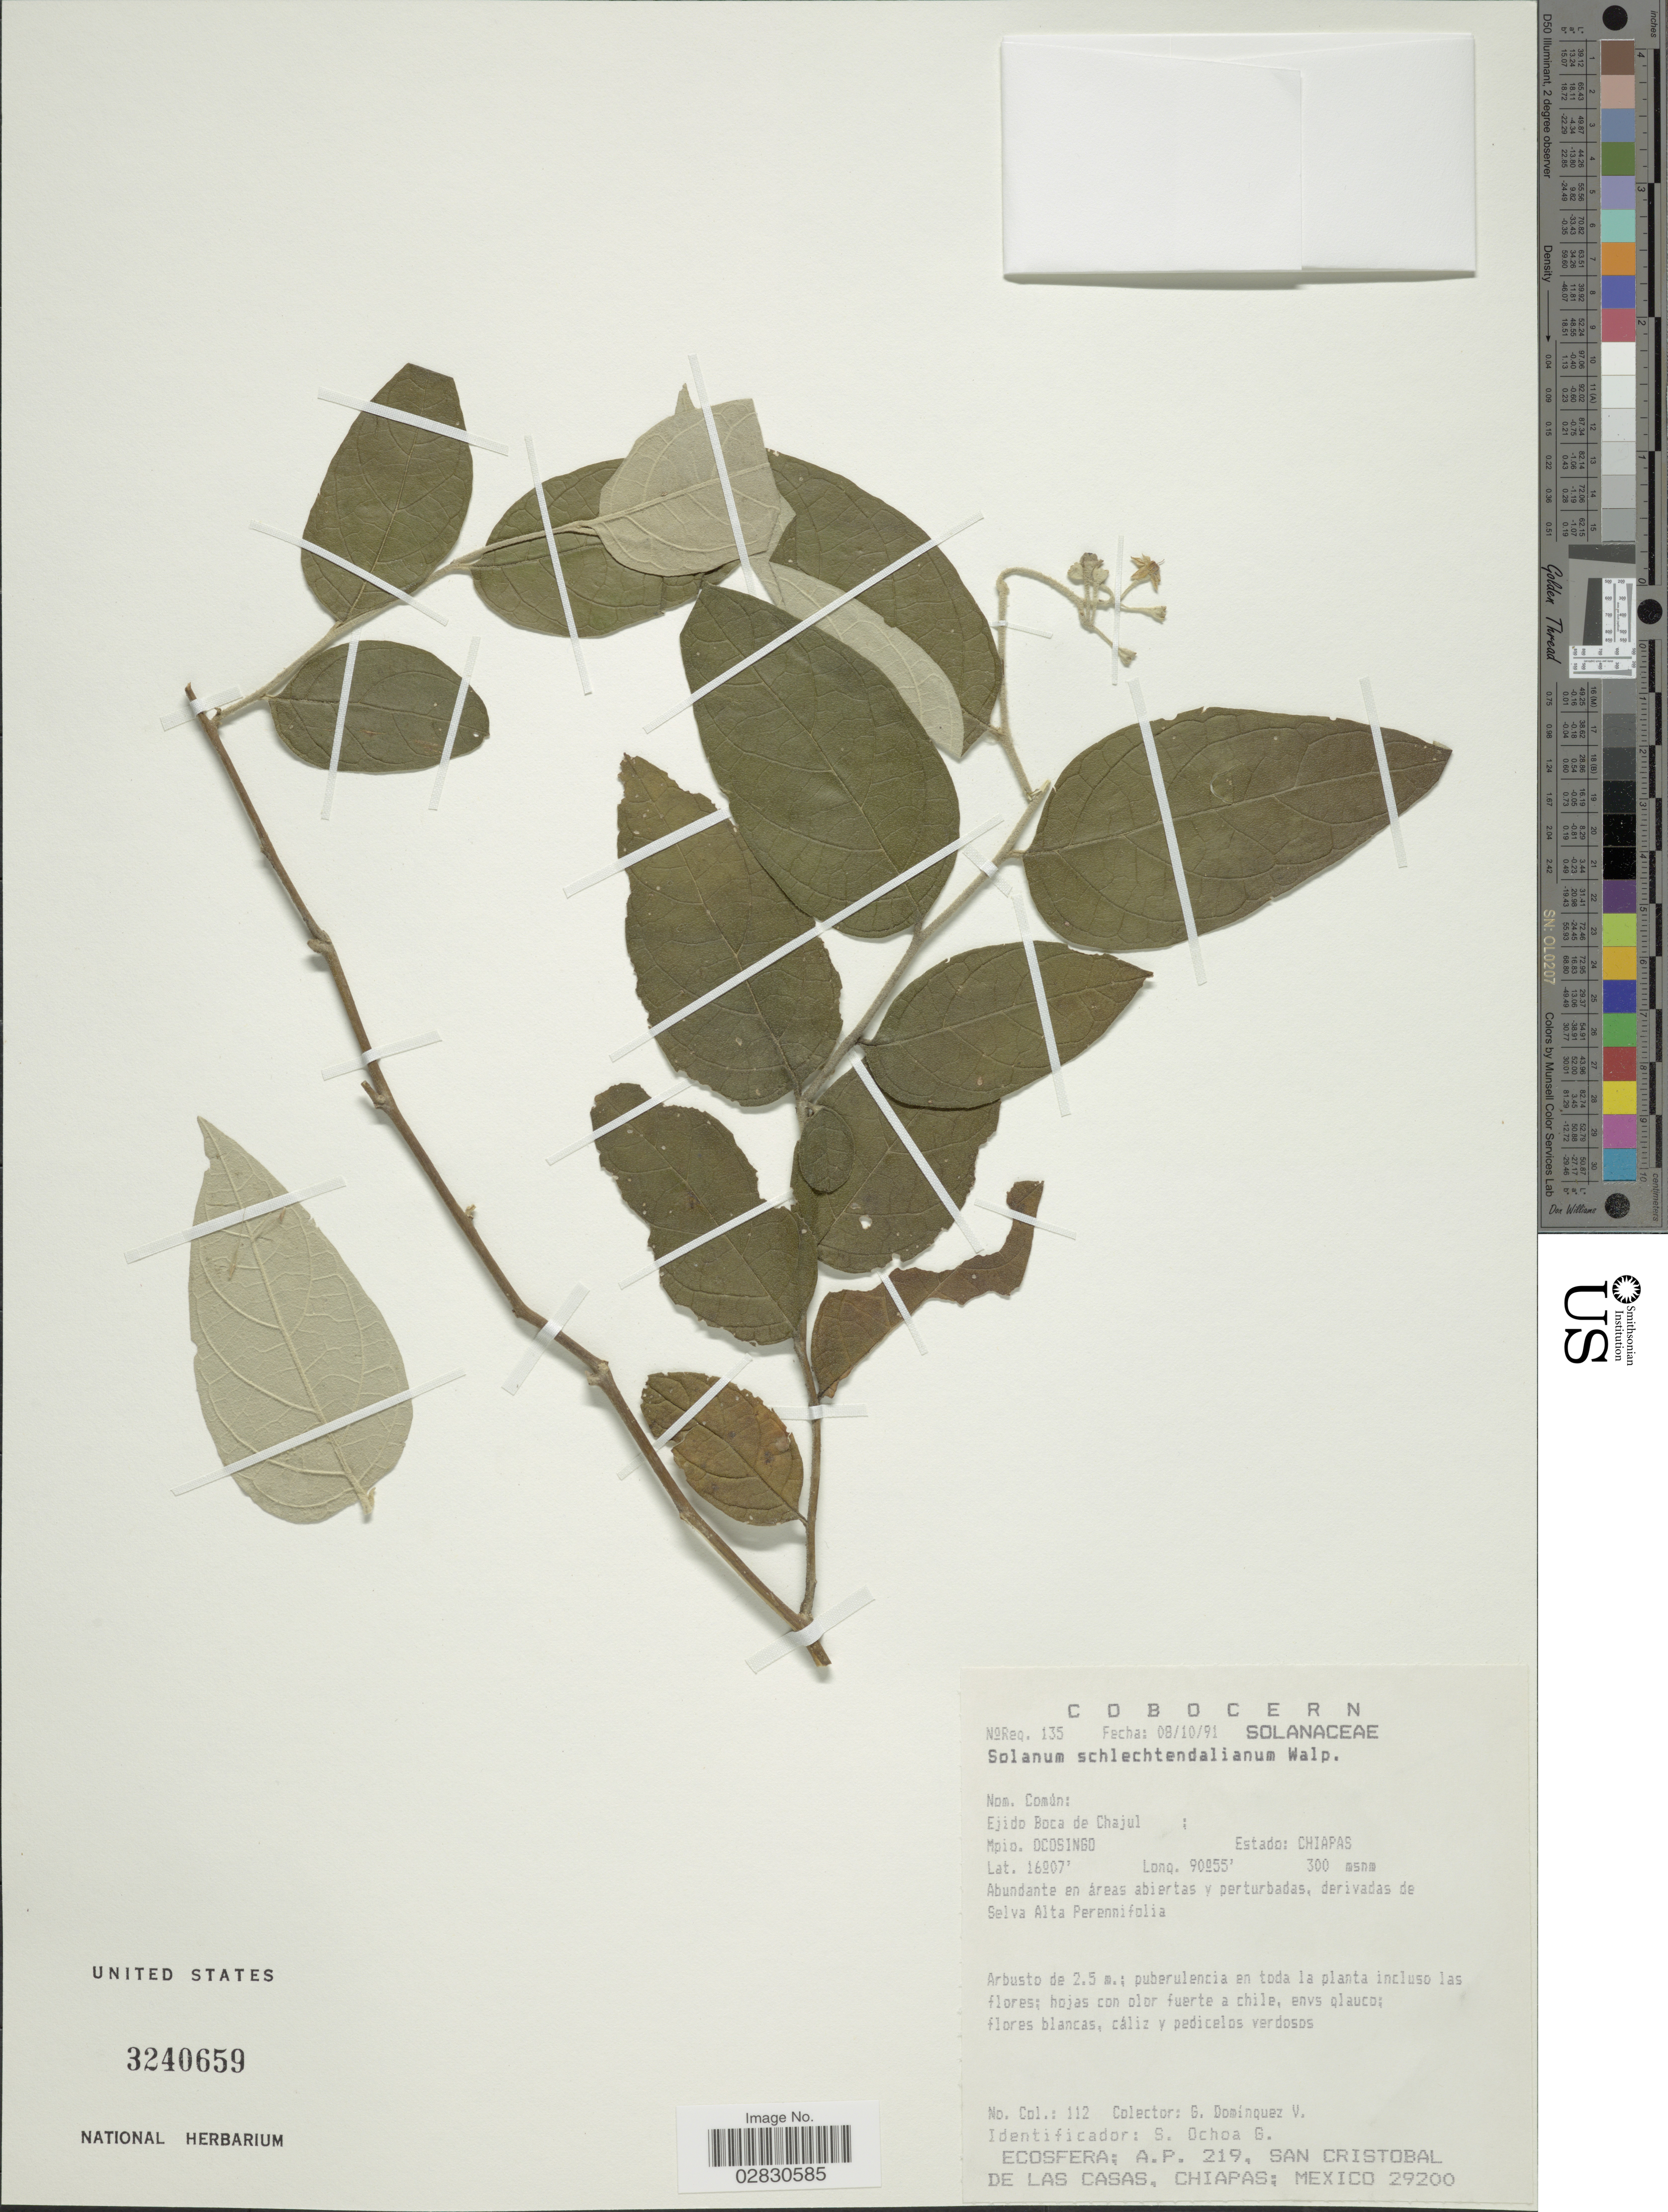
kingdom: Plantae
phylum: Tracheophyta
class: Magnoliopsida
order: Solanales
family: Solanaceae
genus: Solanum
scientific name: Solanum schlechtendalianum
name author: Walp.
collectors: G. Dominquez V.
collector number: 112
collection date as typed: Transcribed d/m/y: 8/10/91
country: Mexico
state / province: Chiapas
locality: Ejido Boca de Chajul. Mpio. Ocosingo, Estado: Chiapas.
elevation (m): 300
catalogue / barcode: US 3240659